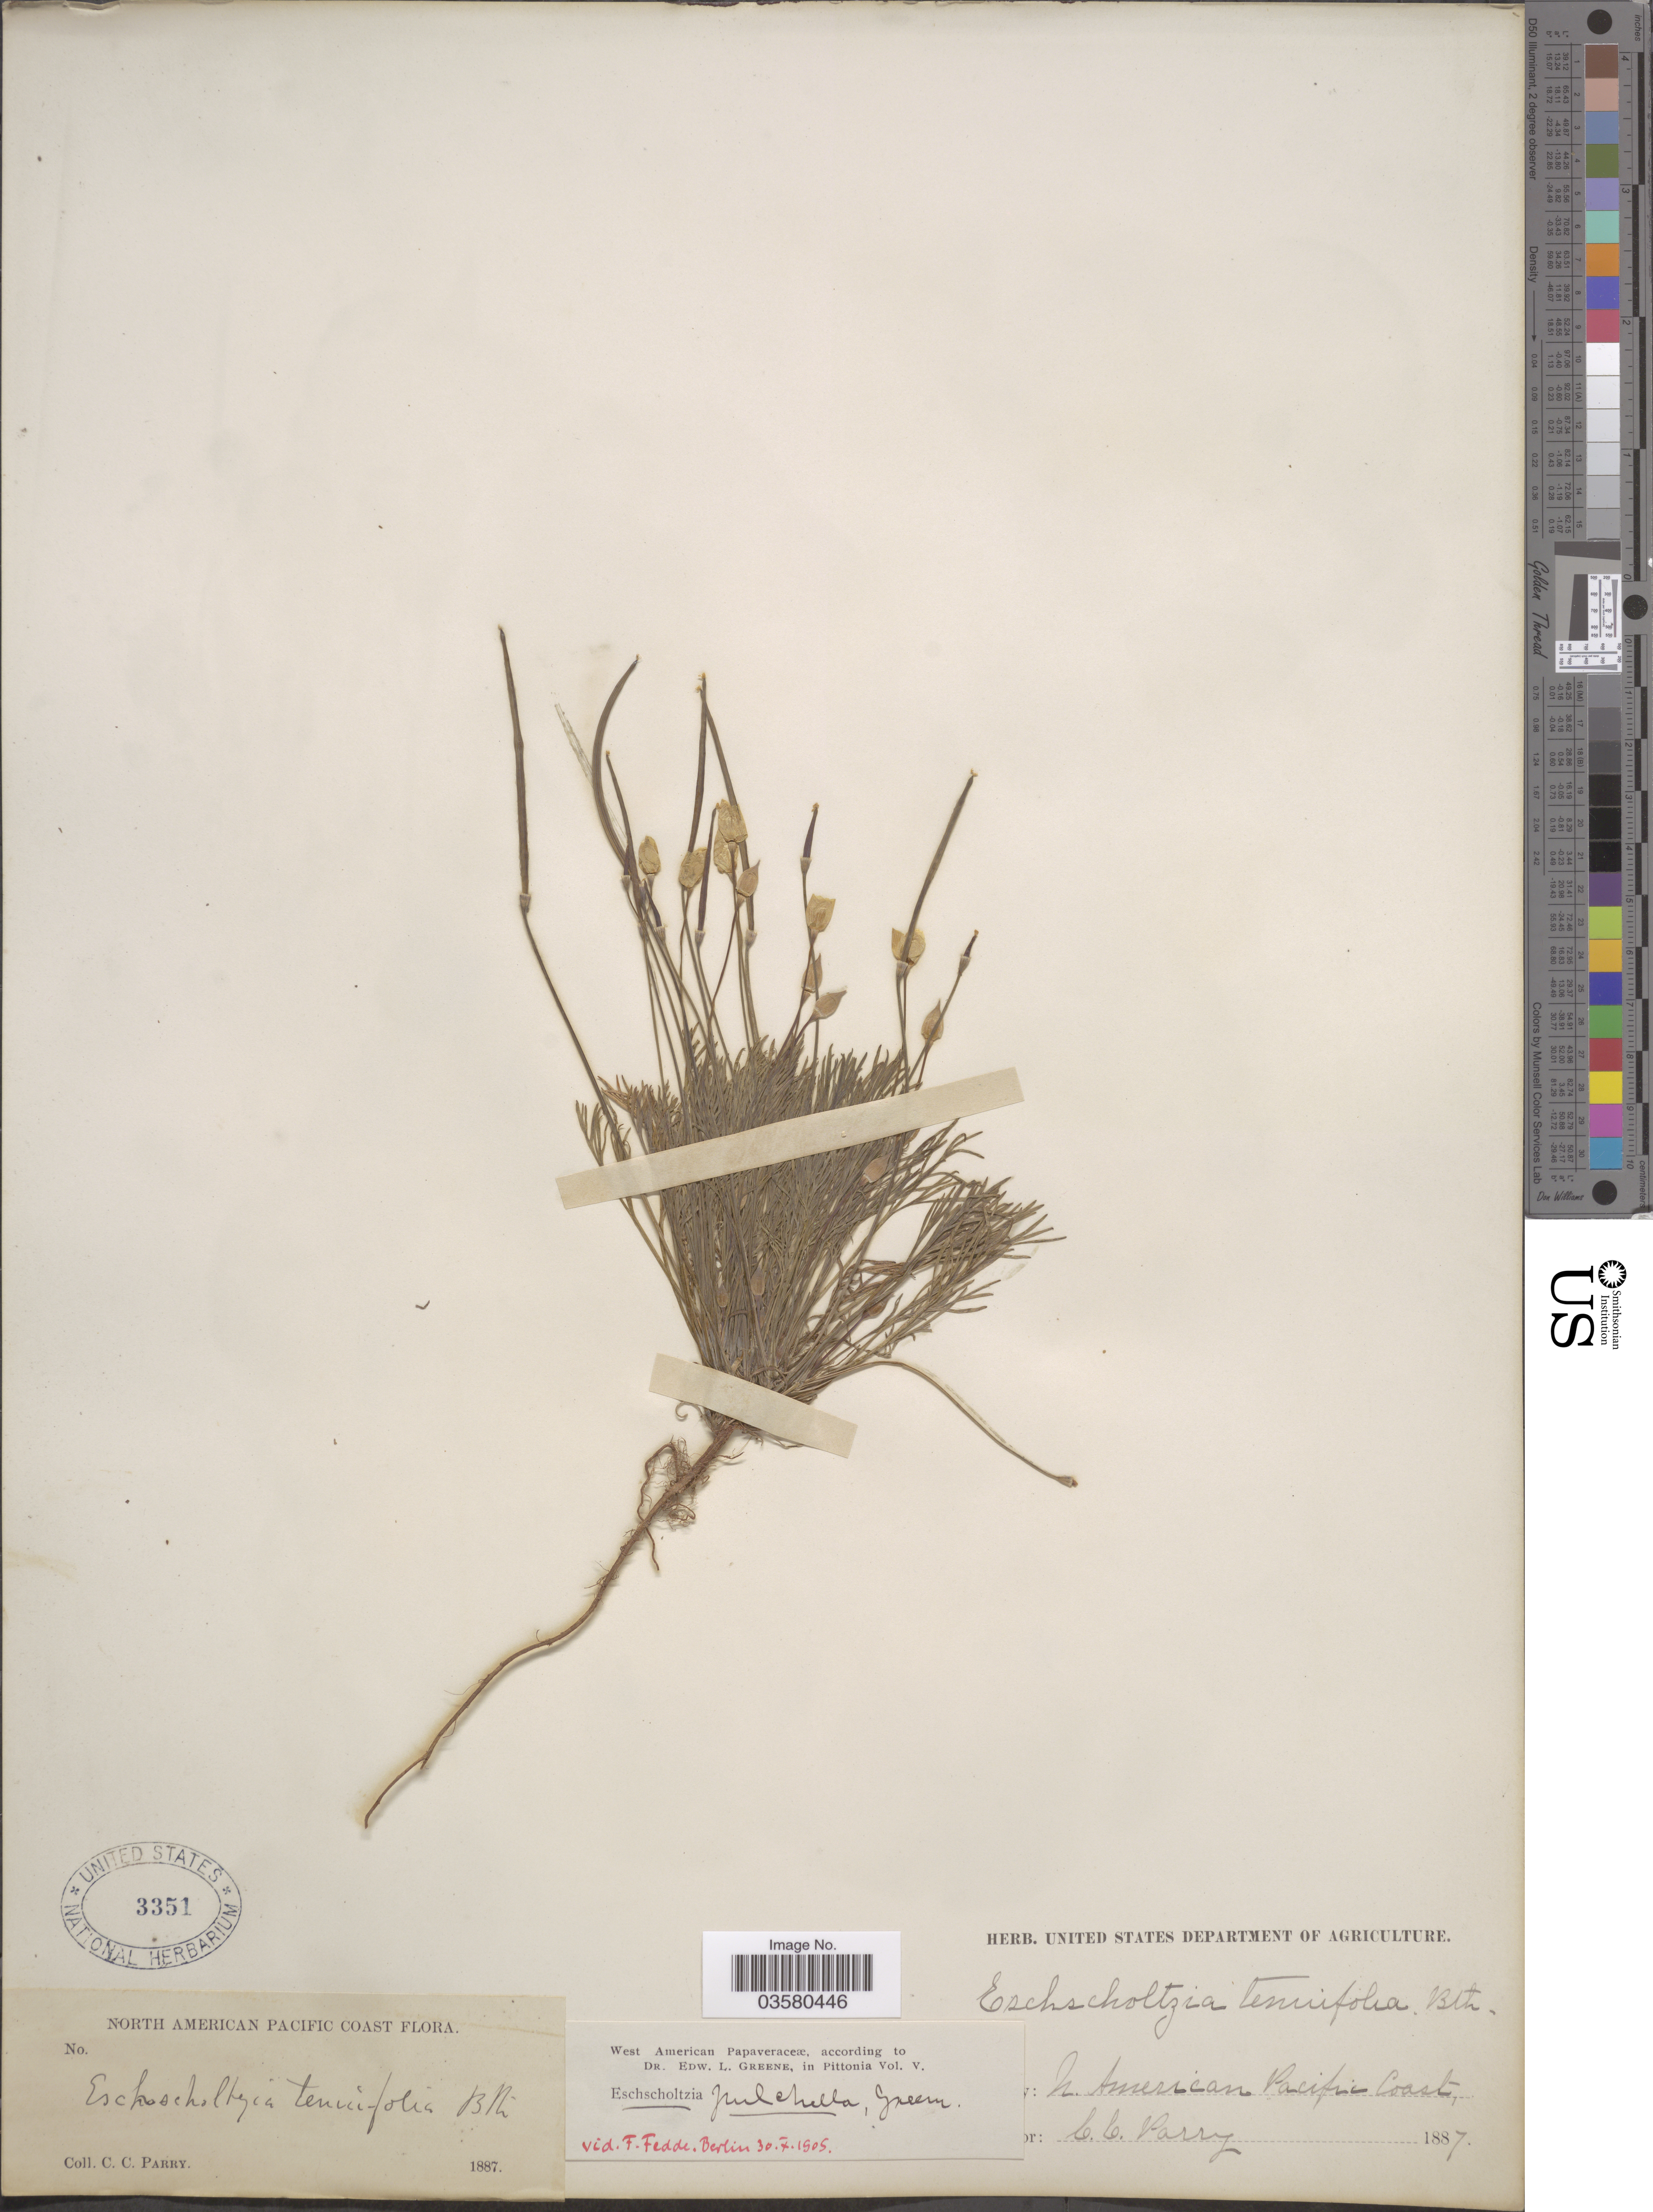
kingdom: Plantae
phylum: Tracheophyta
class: Magnoliopsida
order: Ranunculales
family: Papaveraceae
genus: Eschscholzia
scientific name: Eschscholzia lobbii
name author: Greene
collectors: C. C. Parry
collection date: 1887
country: United States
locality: North American Pacific Coast.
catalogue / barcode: US 3351